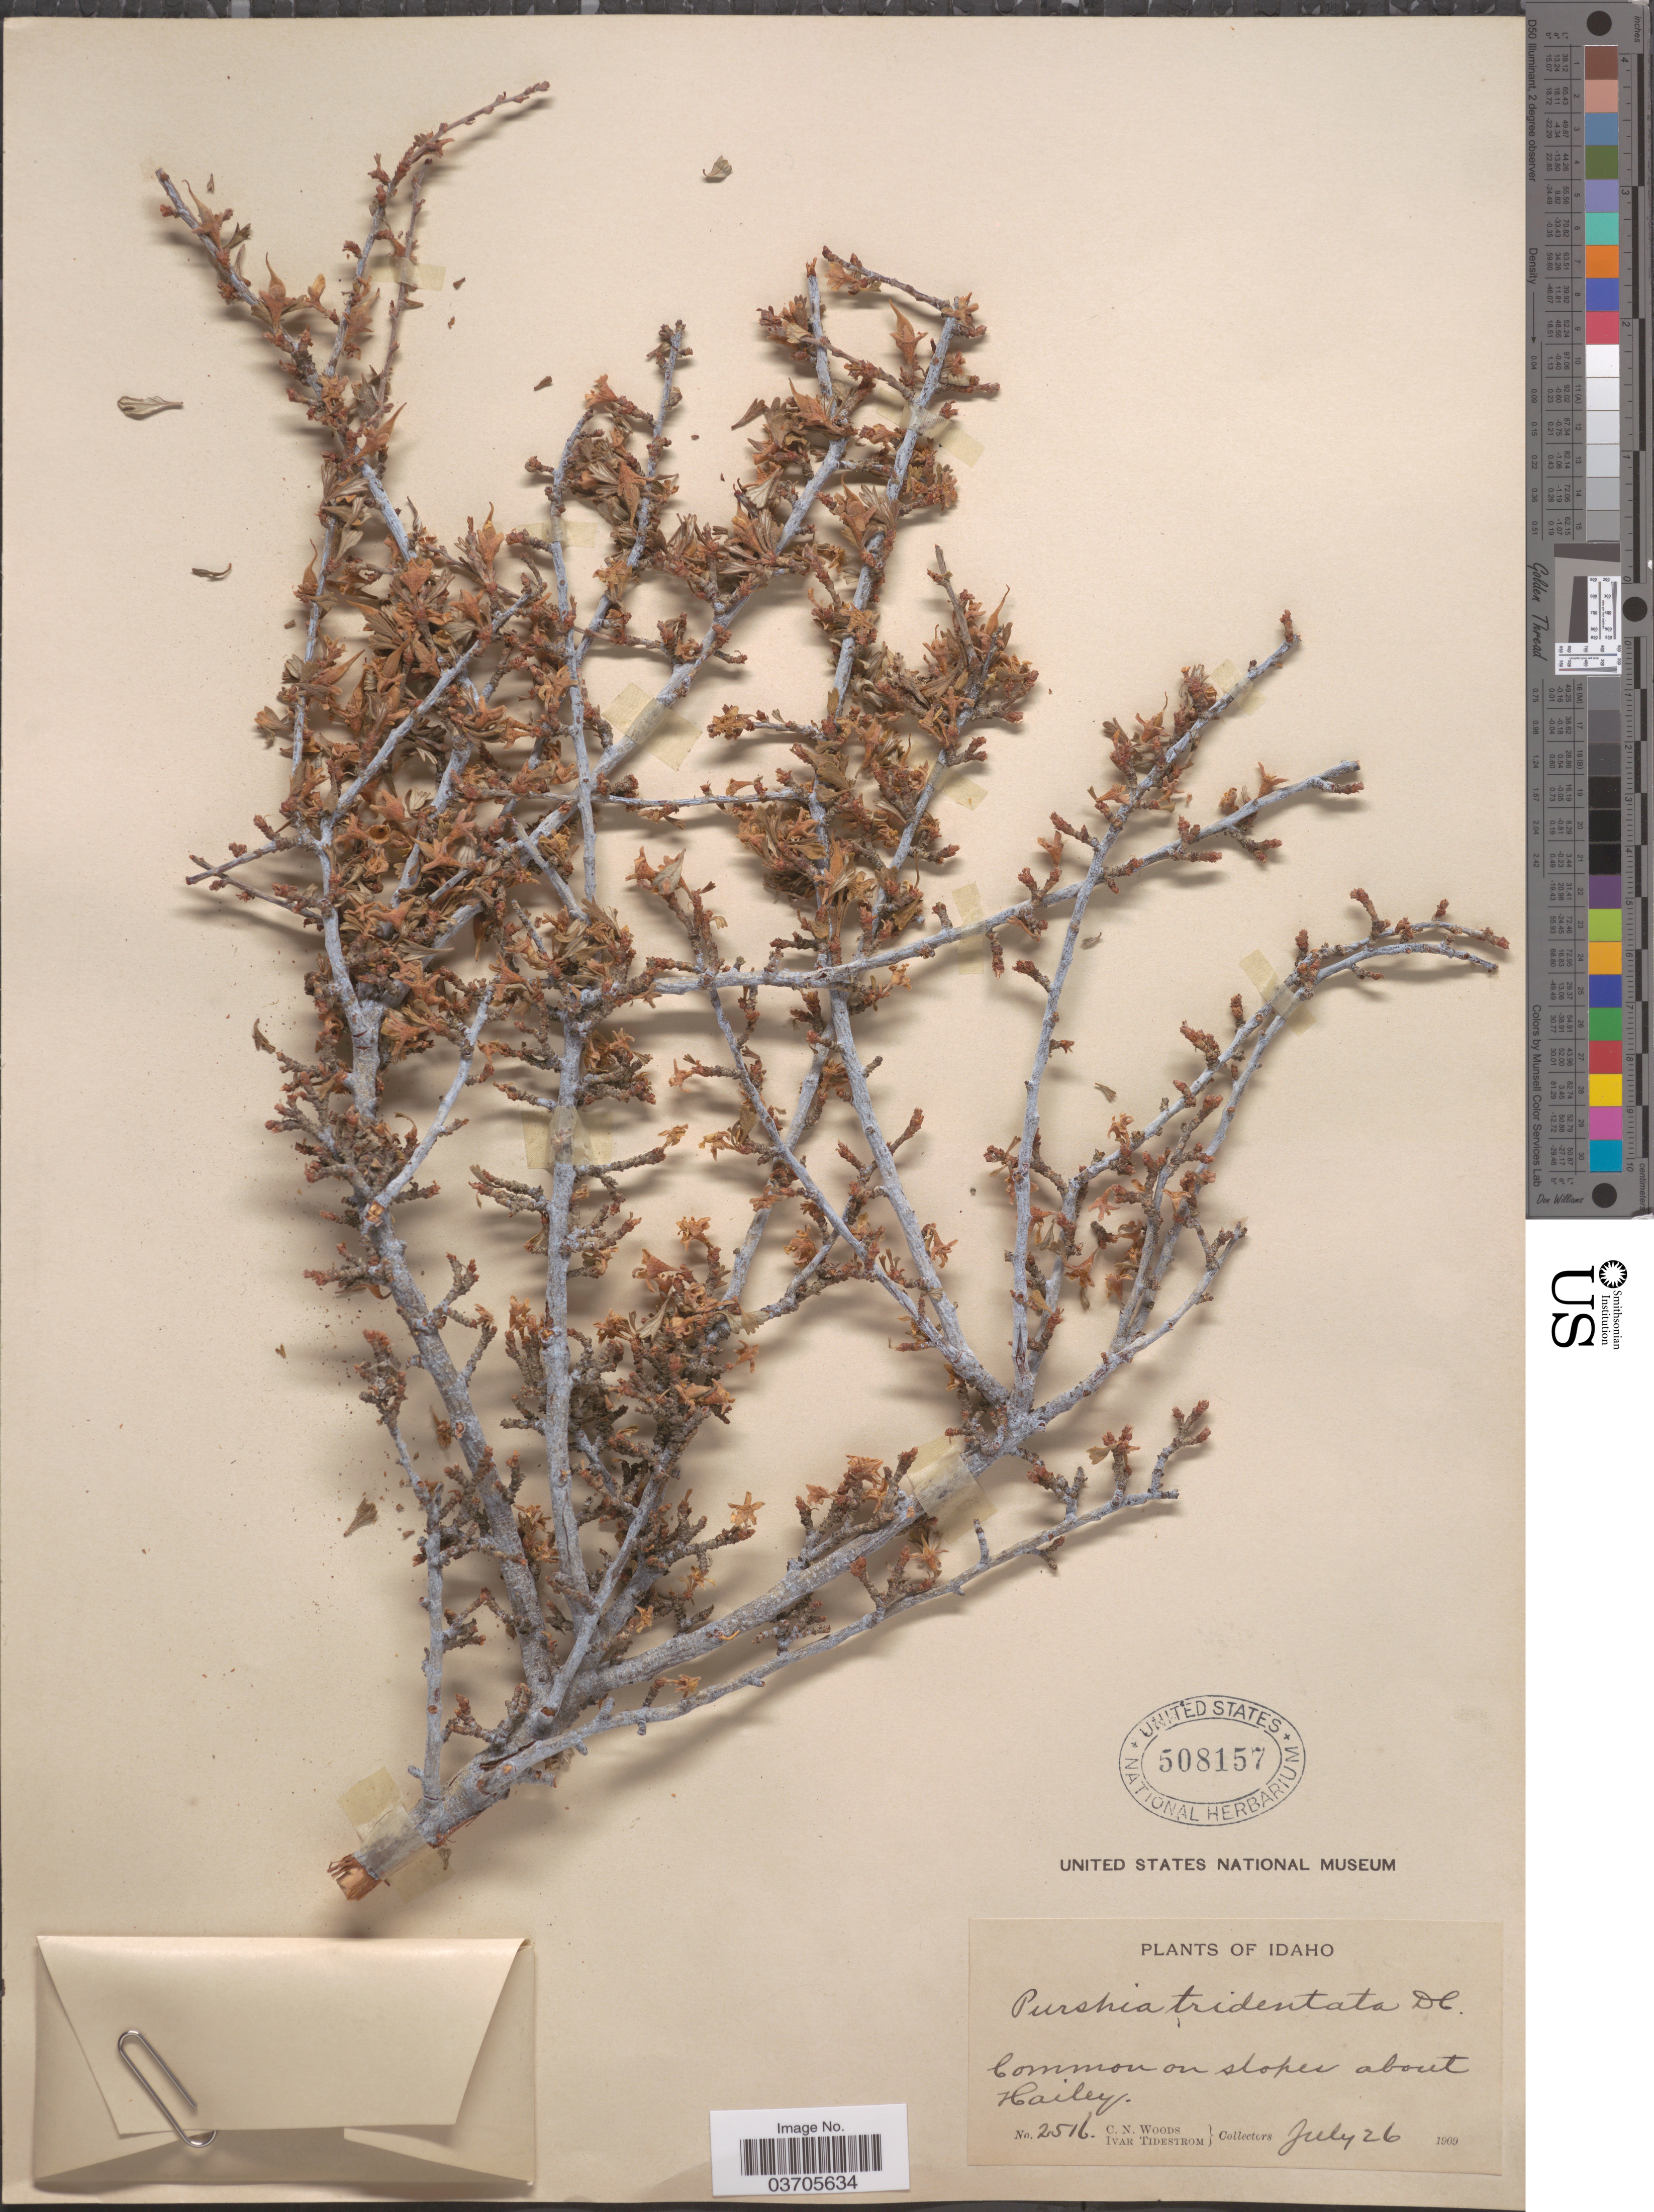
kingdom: Plantae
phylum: Tracheophyta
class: Magnoliopsida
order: Rosales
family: Rosaceae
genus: Purshia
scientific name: Purshia tridentata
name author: (Pursh) DC.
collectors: C. Woods & I. F. Tidestrom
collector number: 2516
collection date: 1909-07-26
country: United States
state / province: Idaho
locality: On slopes about Hailey.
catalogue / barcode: US 508157